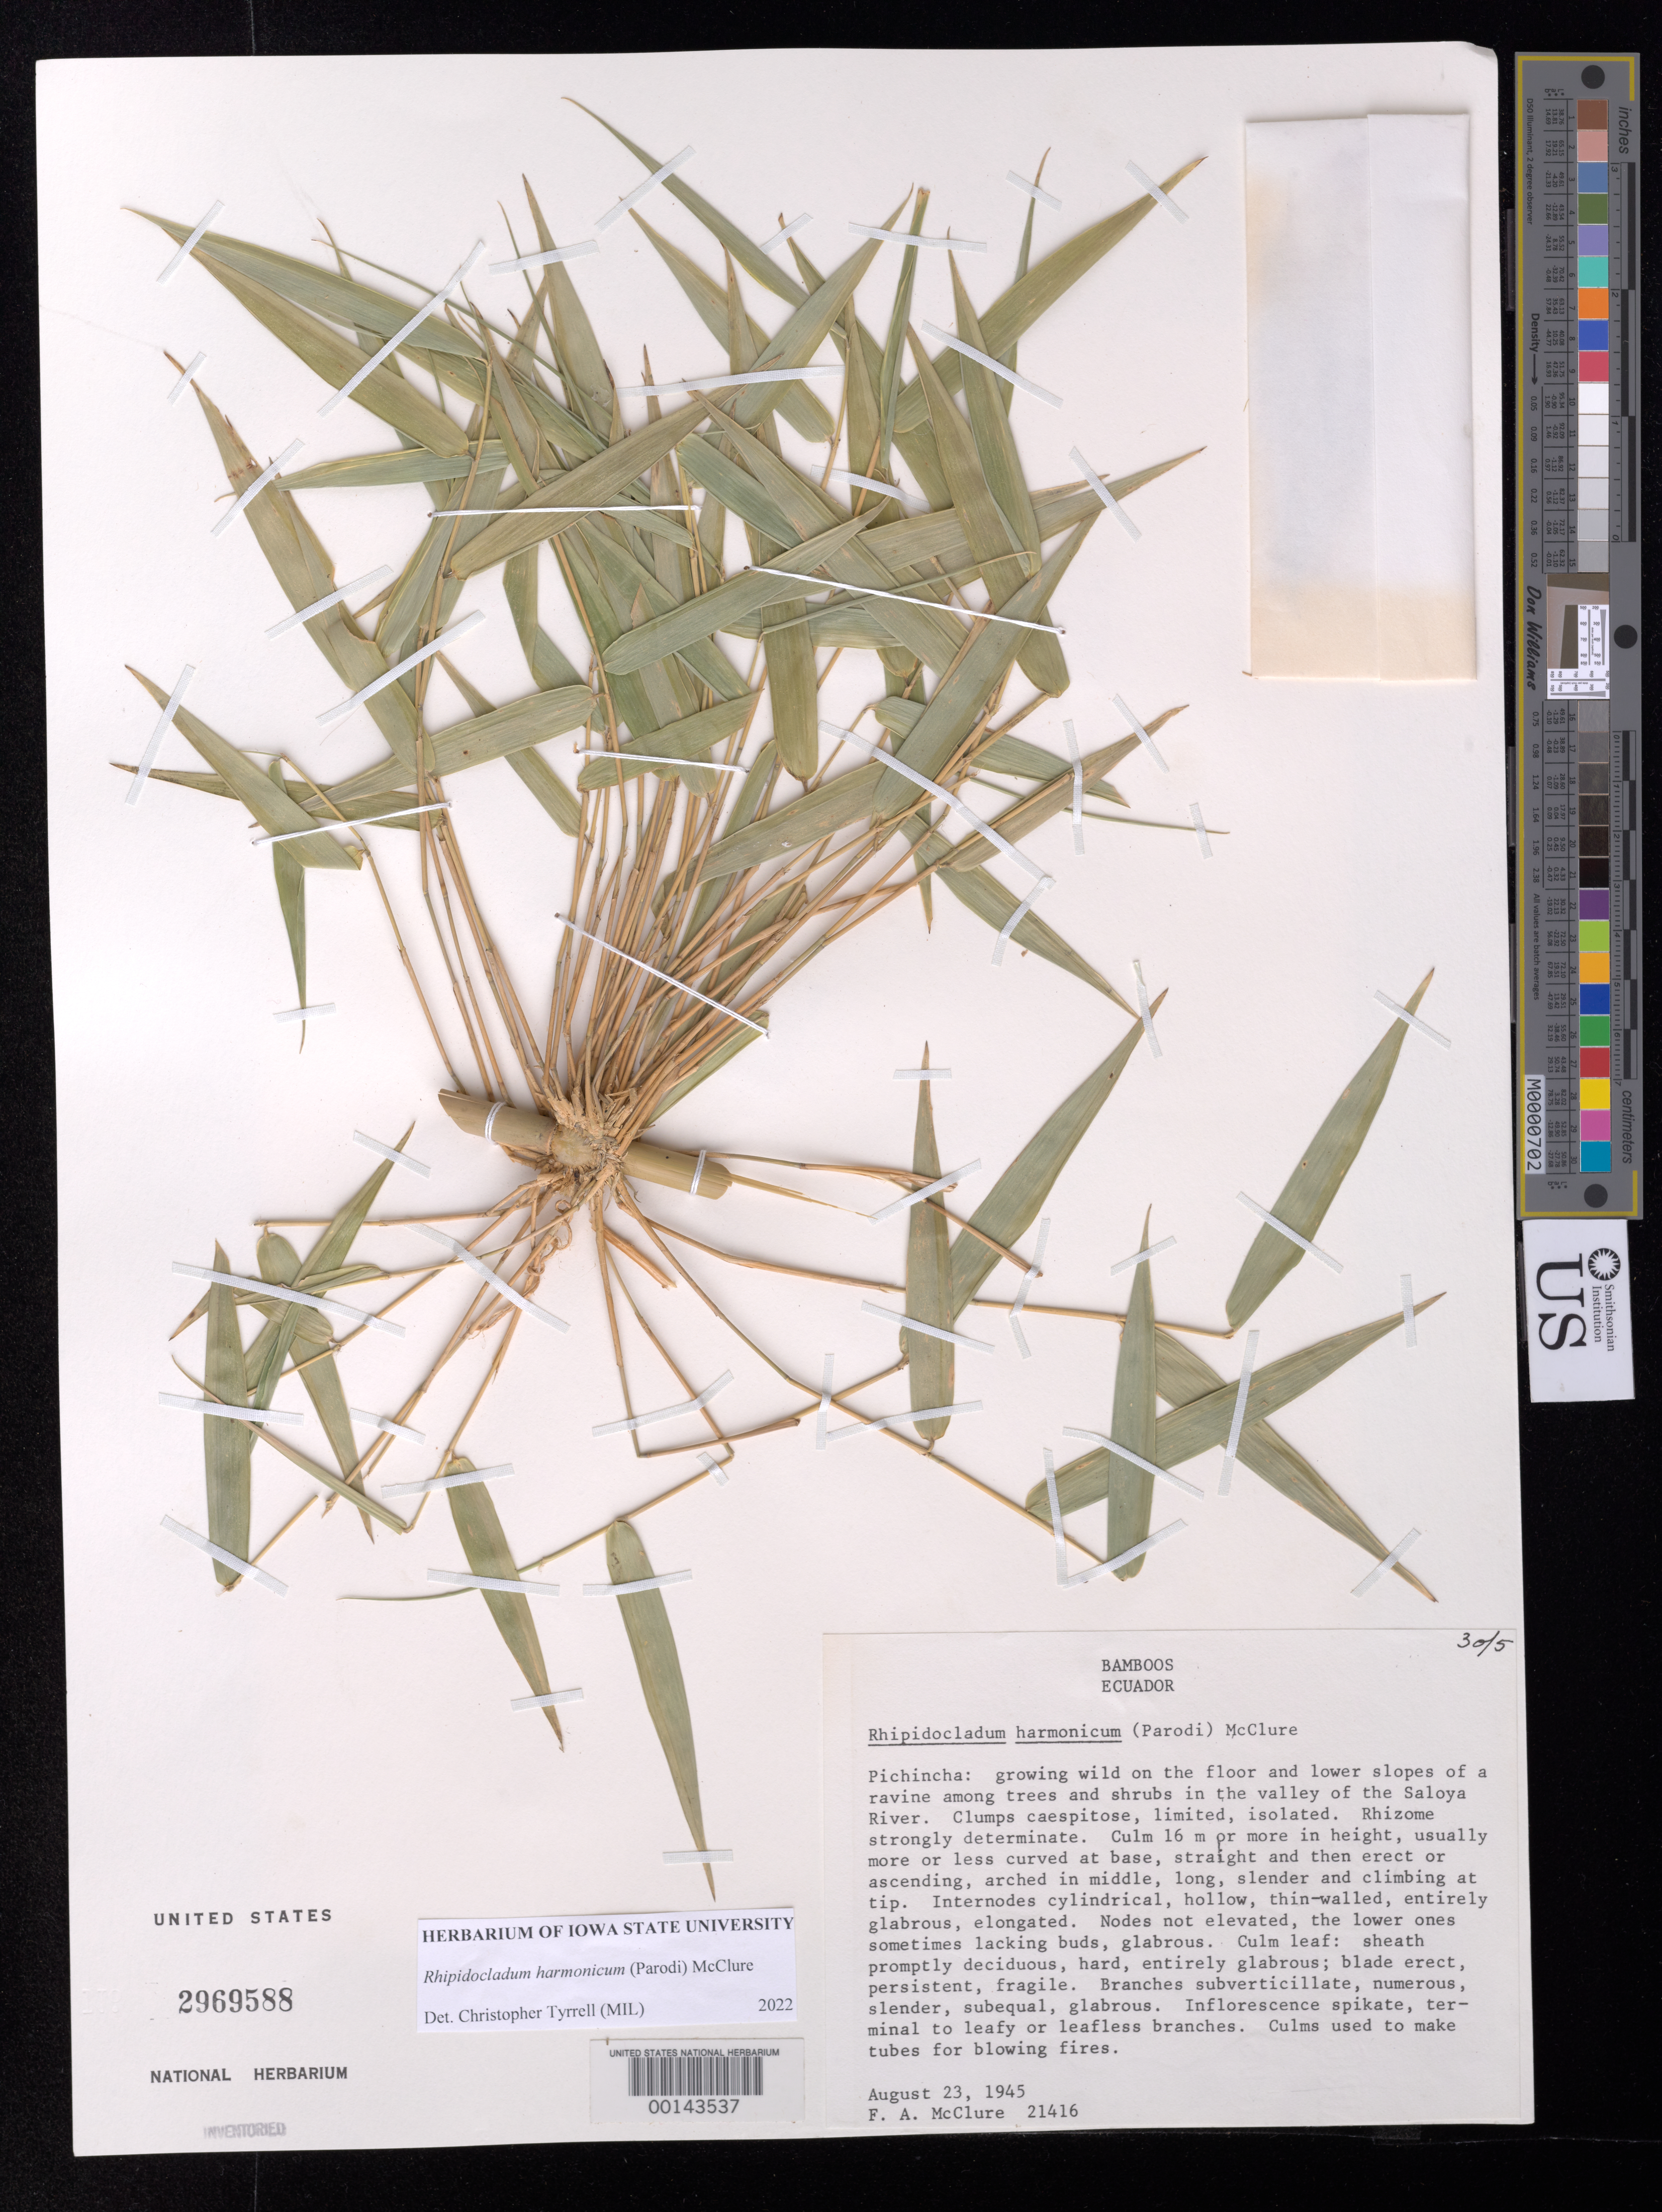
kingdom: Plantae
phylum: Tracheophyta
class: Liliopsida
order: Poales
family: Poaceae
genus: Rhipidocladum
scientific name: Rhipidocladum harmonicum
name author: (Parodi) McClure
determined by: Tyrrell, Christopher D., (MIL), Milwaukee Public Museum (UNITED STATES)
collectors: F. A. McClure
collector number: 21416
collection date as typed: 23 Aug 1945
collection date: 1945-08-23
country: Ecuador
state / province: Pichincha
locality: Saloya River.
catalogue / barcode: US 2969588